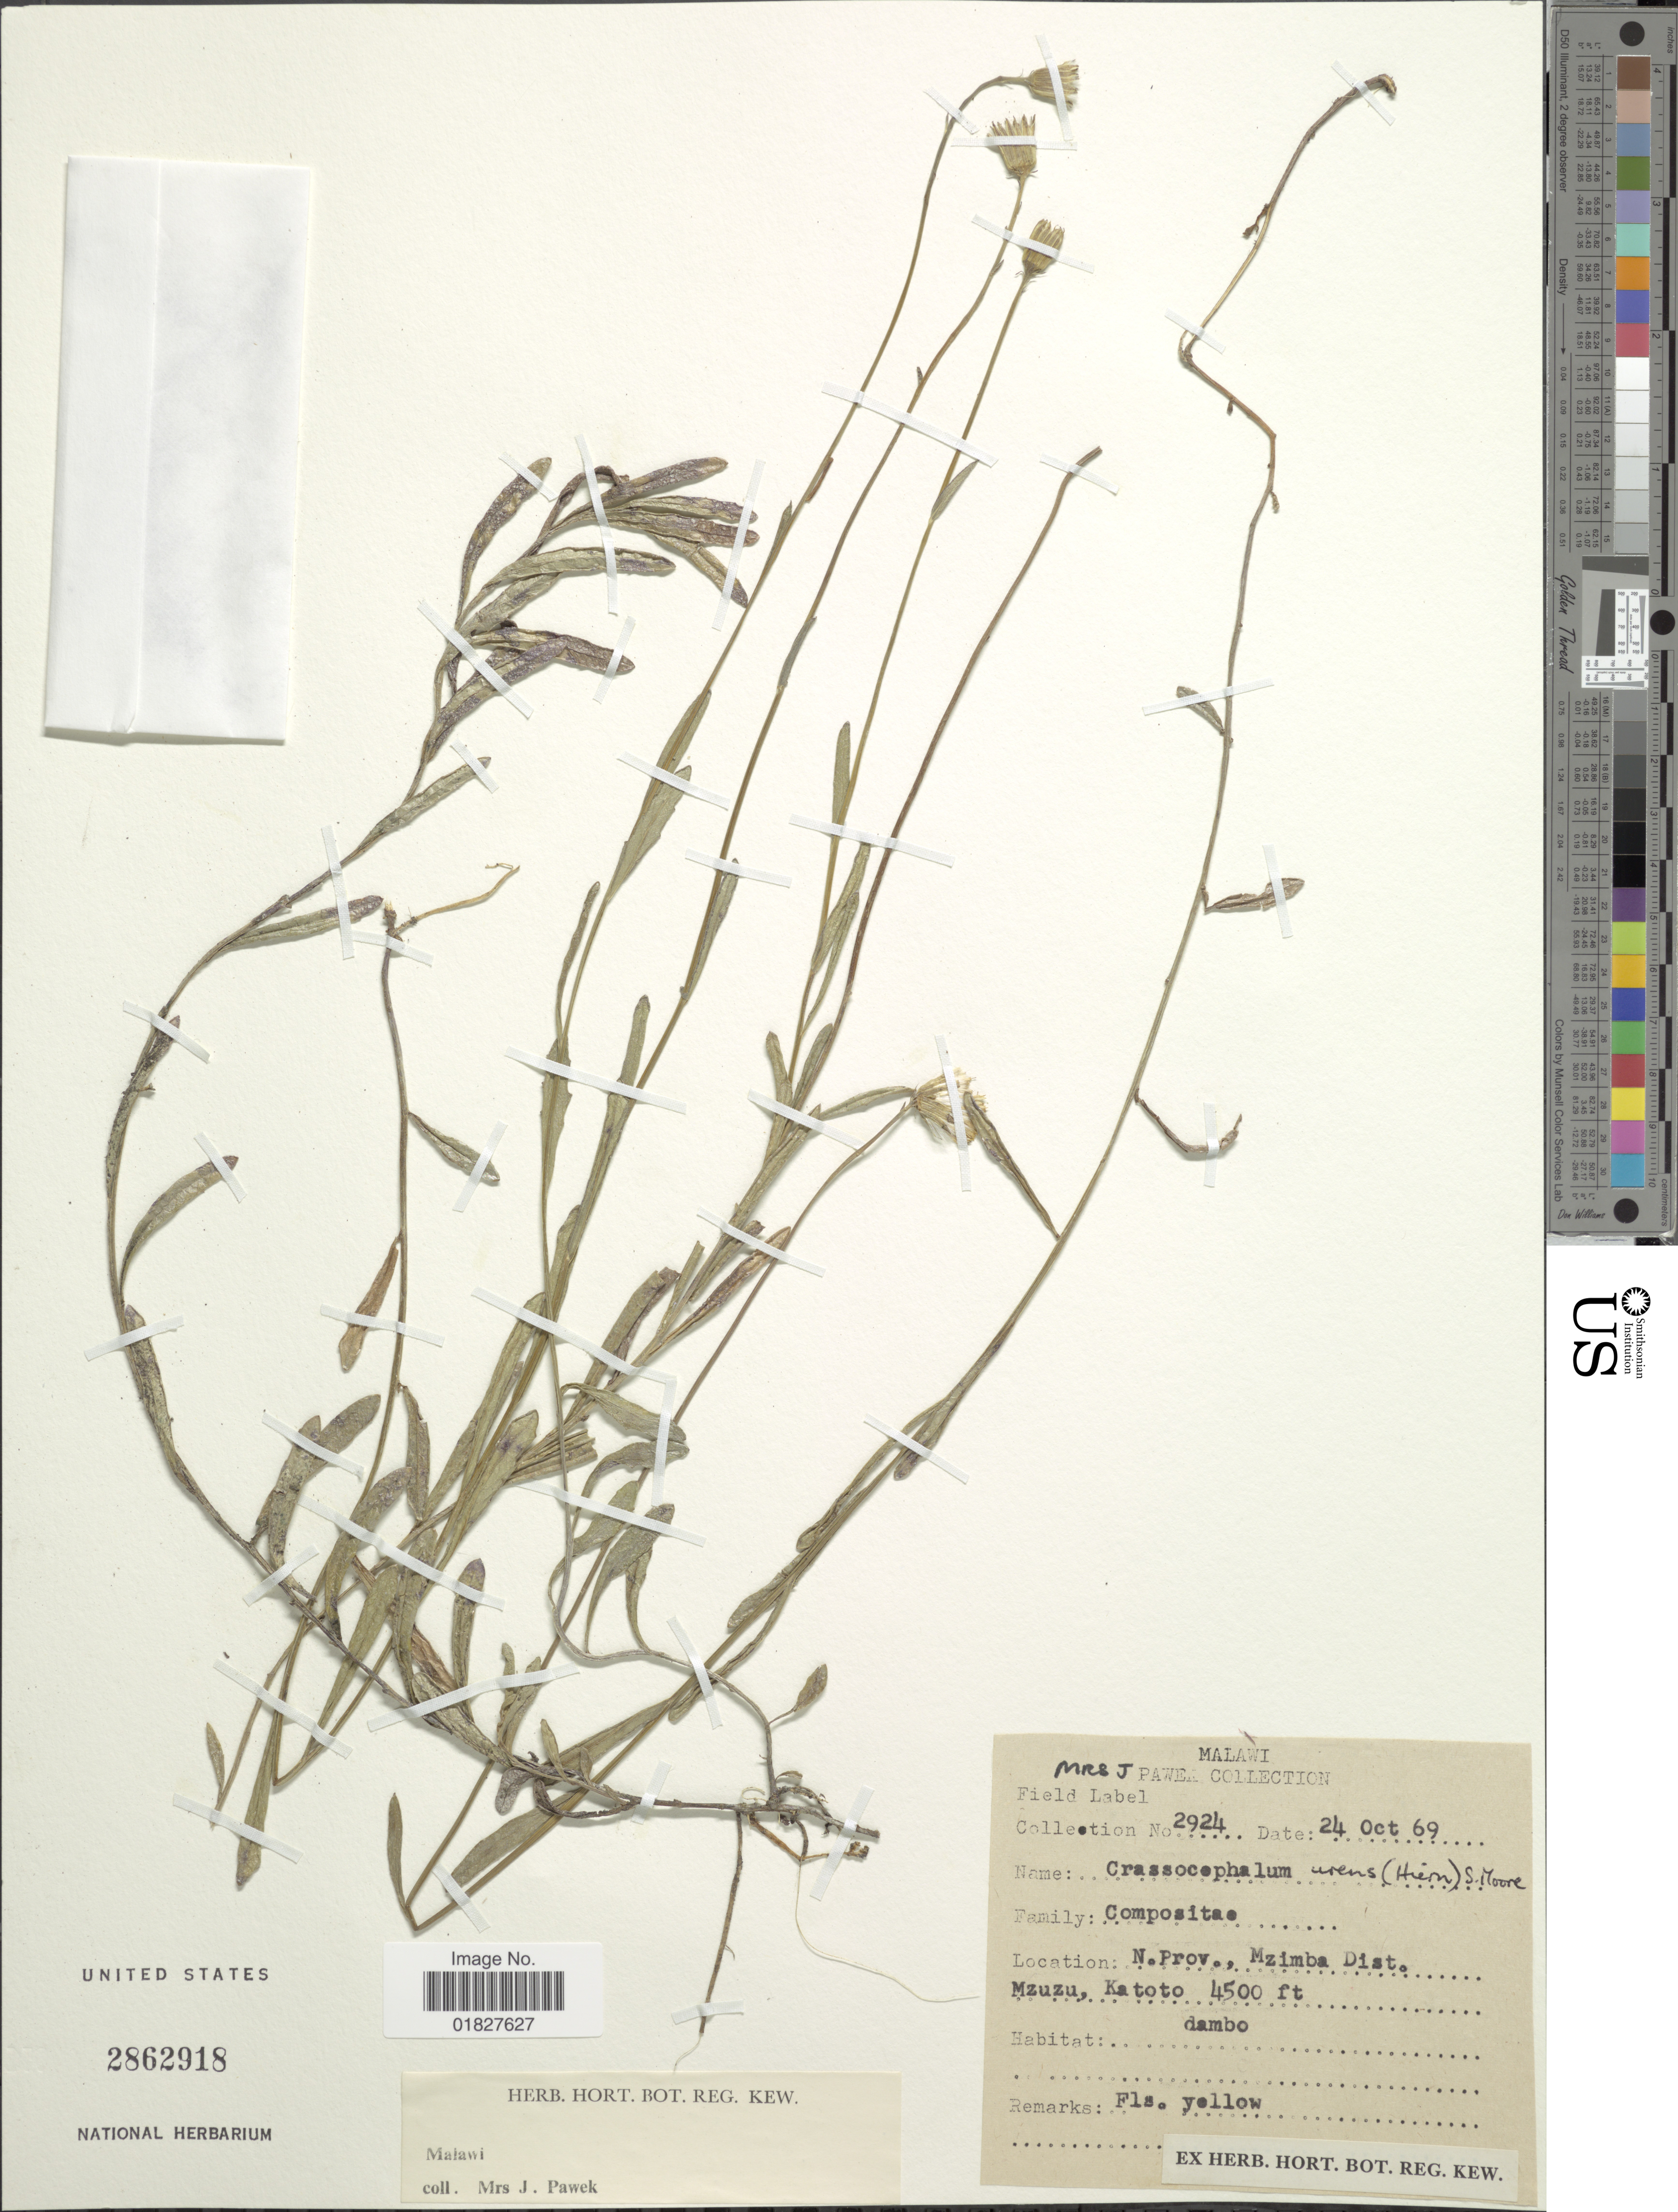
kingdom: Plantae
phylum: Tracheophyta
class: Magnoliopsida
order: Asterales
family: Asteraceae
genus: Crassocephalum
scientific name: Crassocephalum uvens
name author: (Hiern) S. Moore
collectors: J. Pawek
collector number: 2924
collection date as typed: Transcribed d/m/y: 24/10/69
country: Malawi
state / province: Northern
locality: N. Prov., Mzimba Dist., Mzuzu, Katoto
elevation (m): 1372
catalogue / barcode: US 2862918